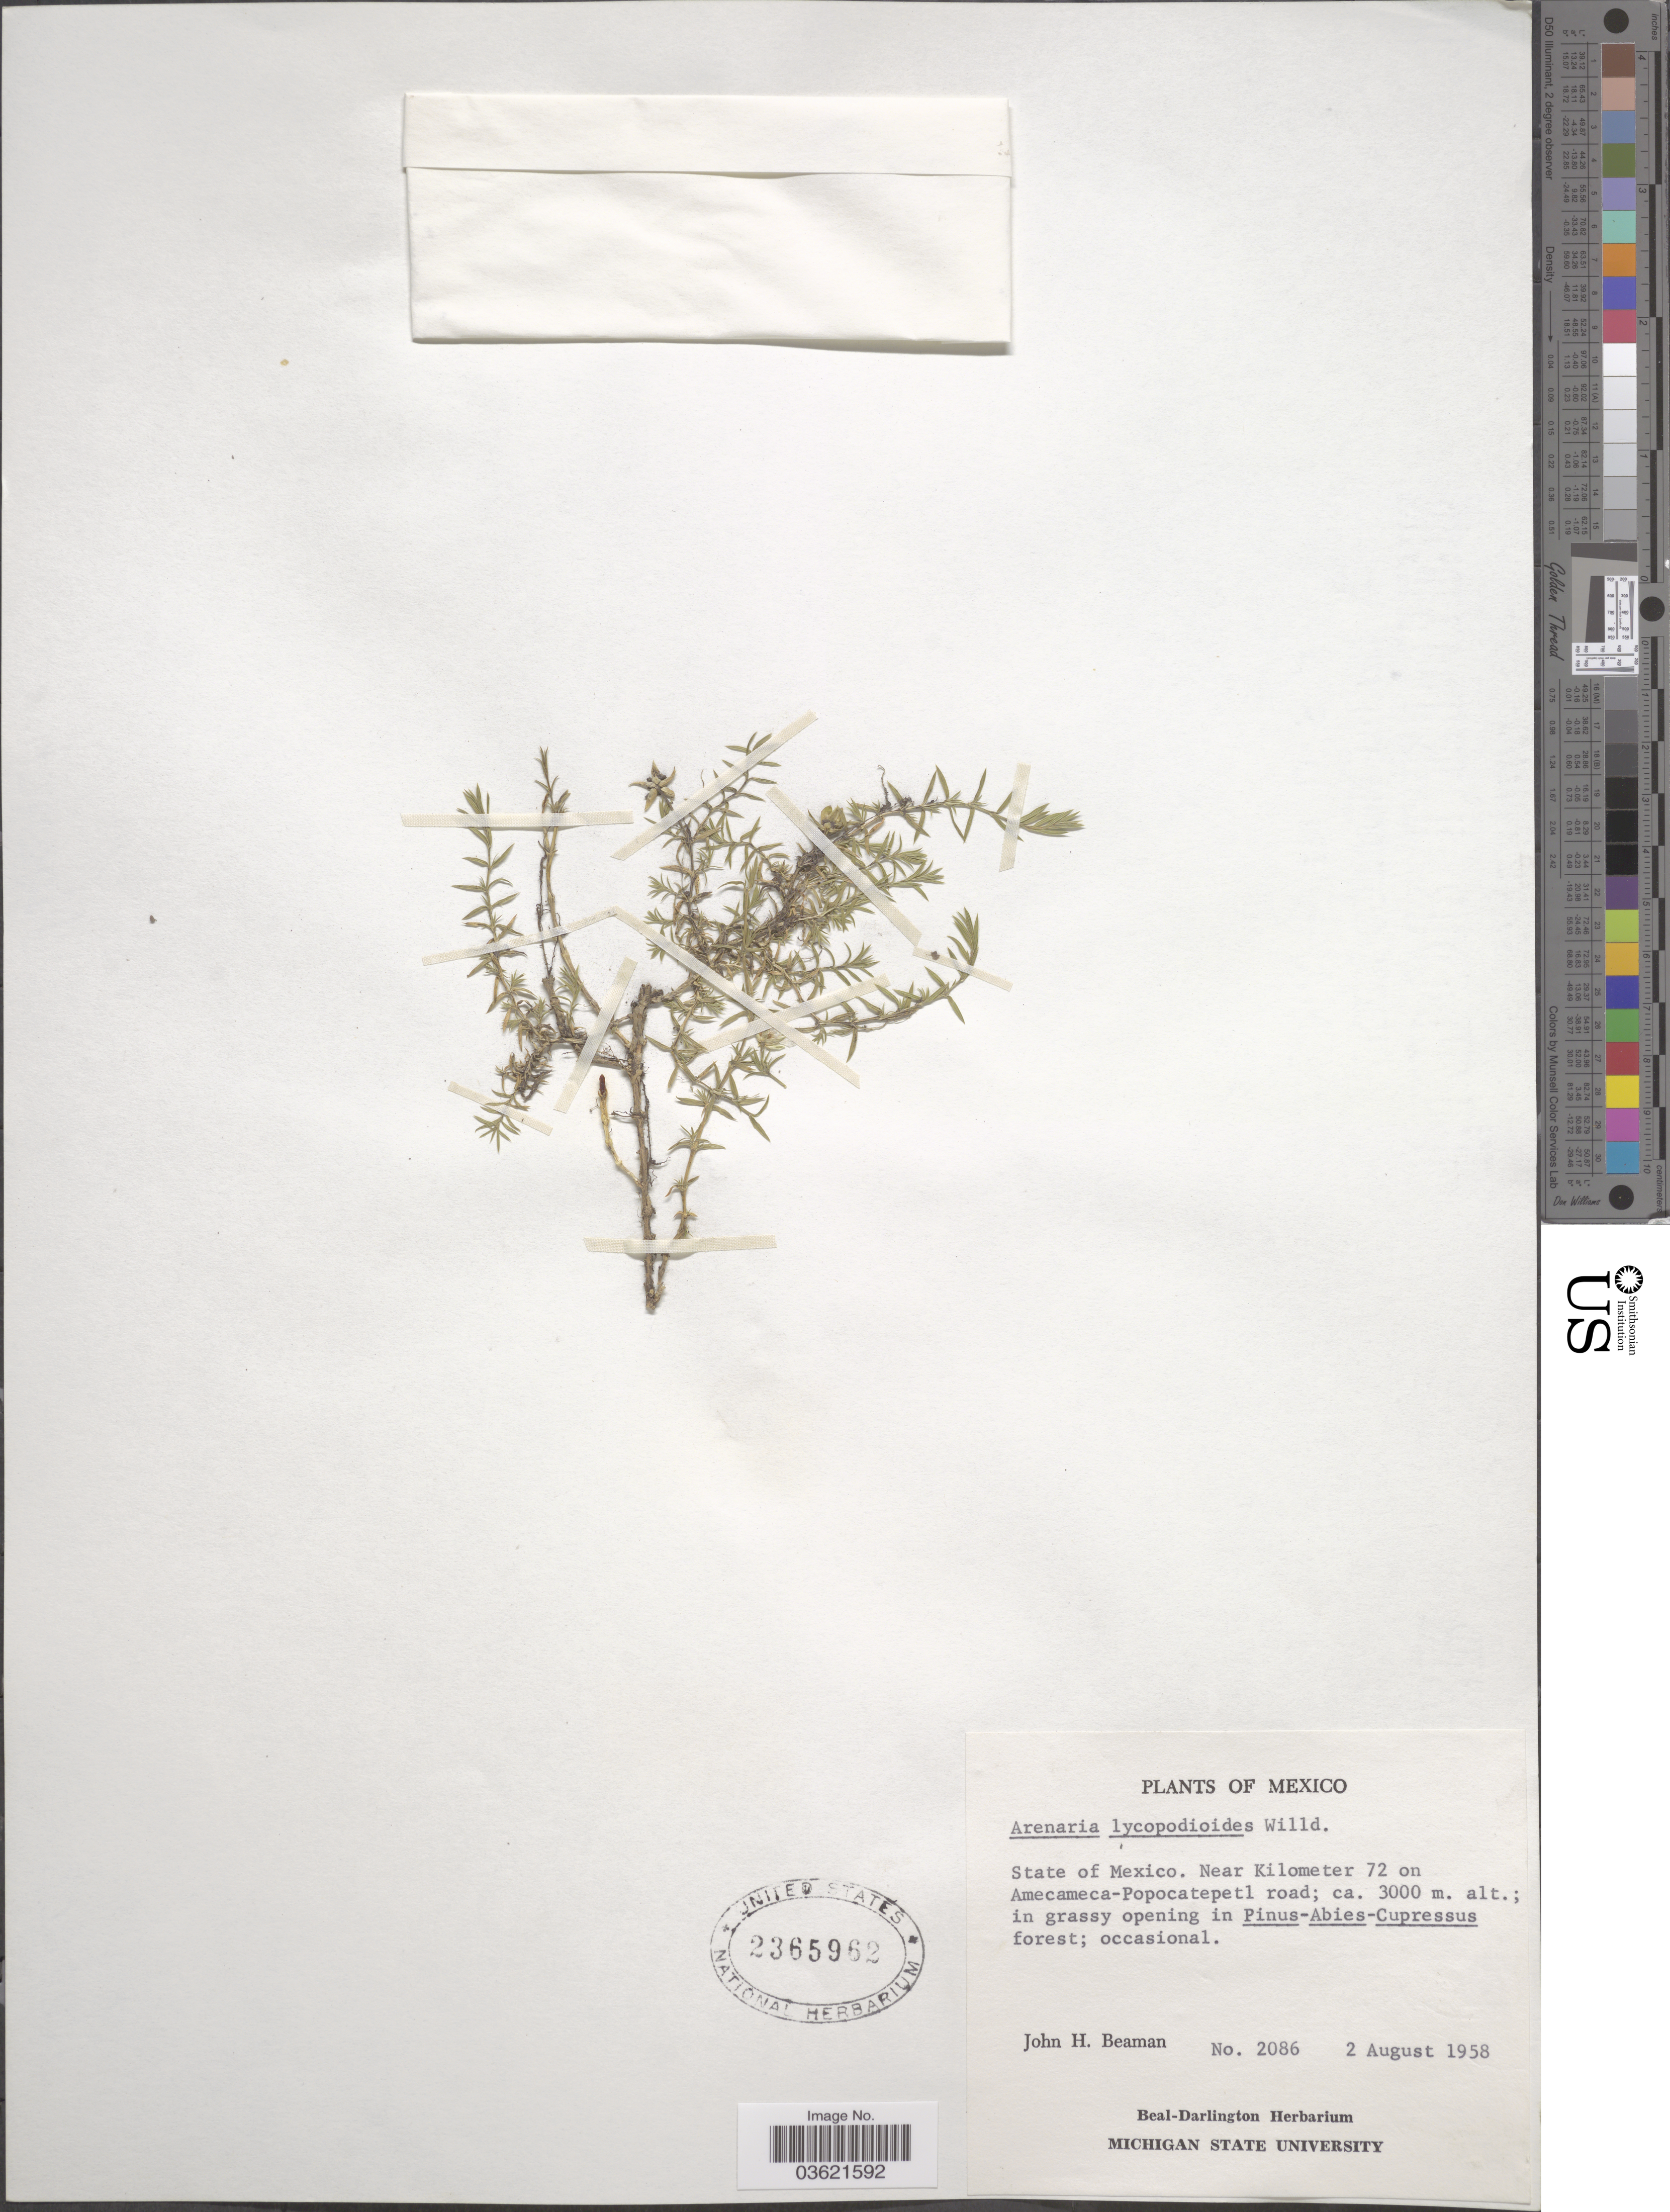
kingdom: Plantae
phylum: Tracheophyta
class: Magnoliopsida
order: Caryophyllales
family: Caryophyllaceae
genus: Arenaria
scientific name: Arenaria lycopodioides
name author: Willd. ex Schltdl.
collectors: J. H. Beaman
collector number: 2086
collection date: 1958-08-02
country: Mexico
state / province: México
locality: Near Kilometer 72 on Amecameca-Popocatepetl road.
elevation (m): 3000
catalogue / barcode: US 2365962